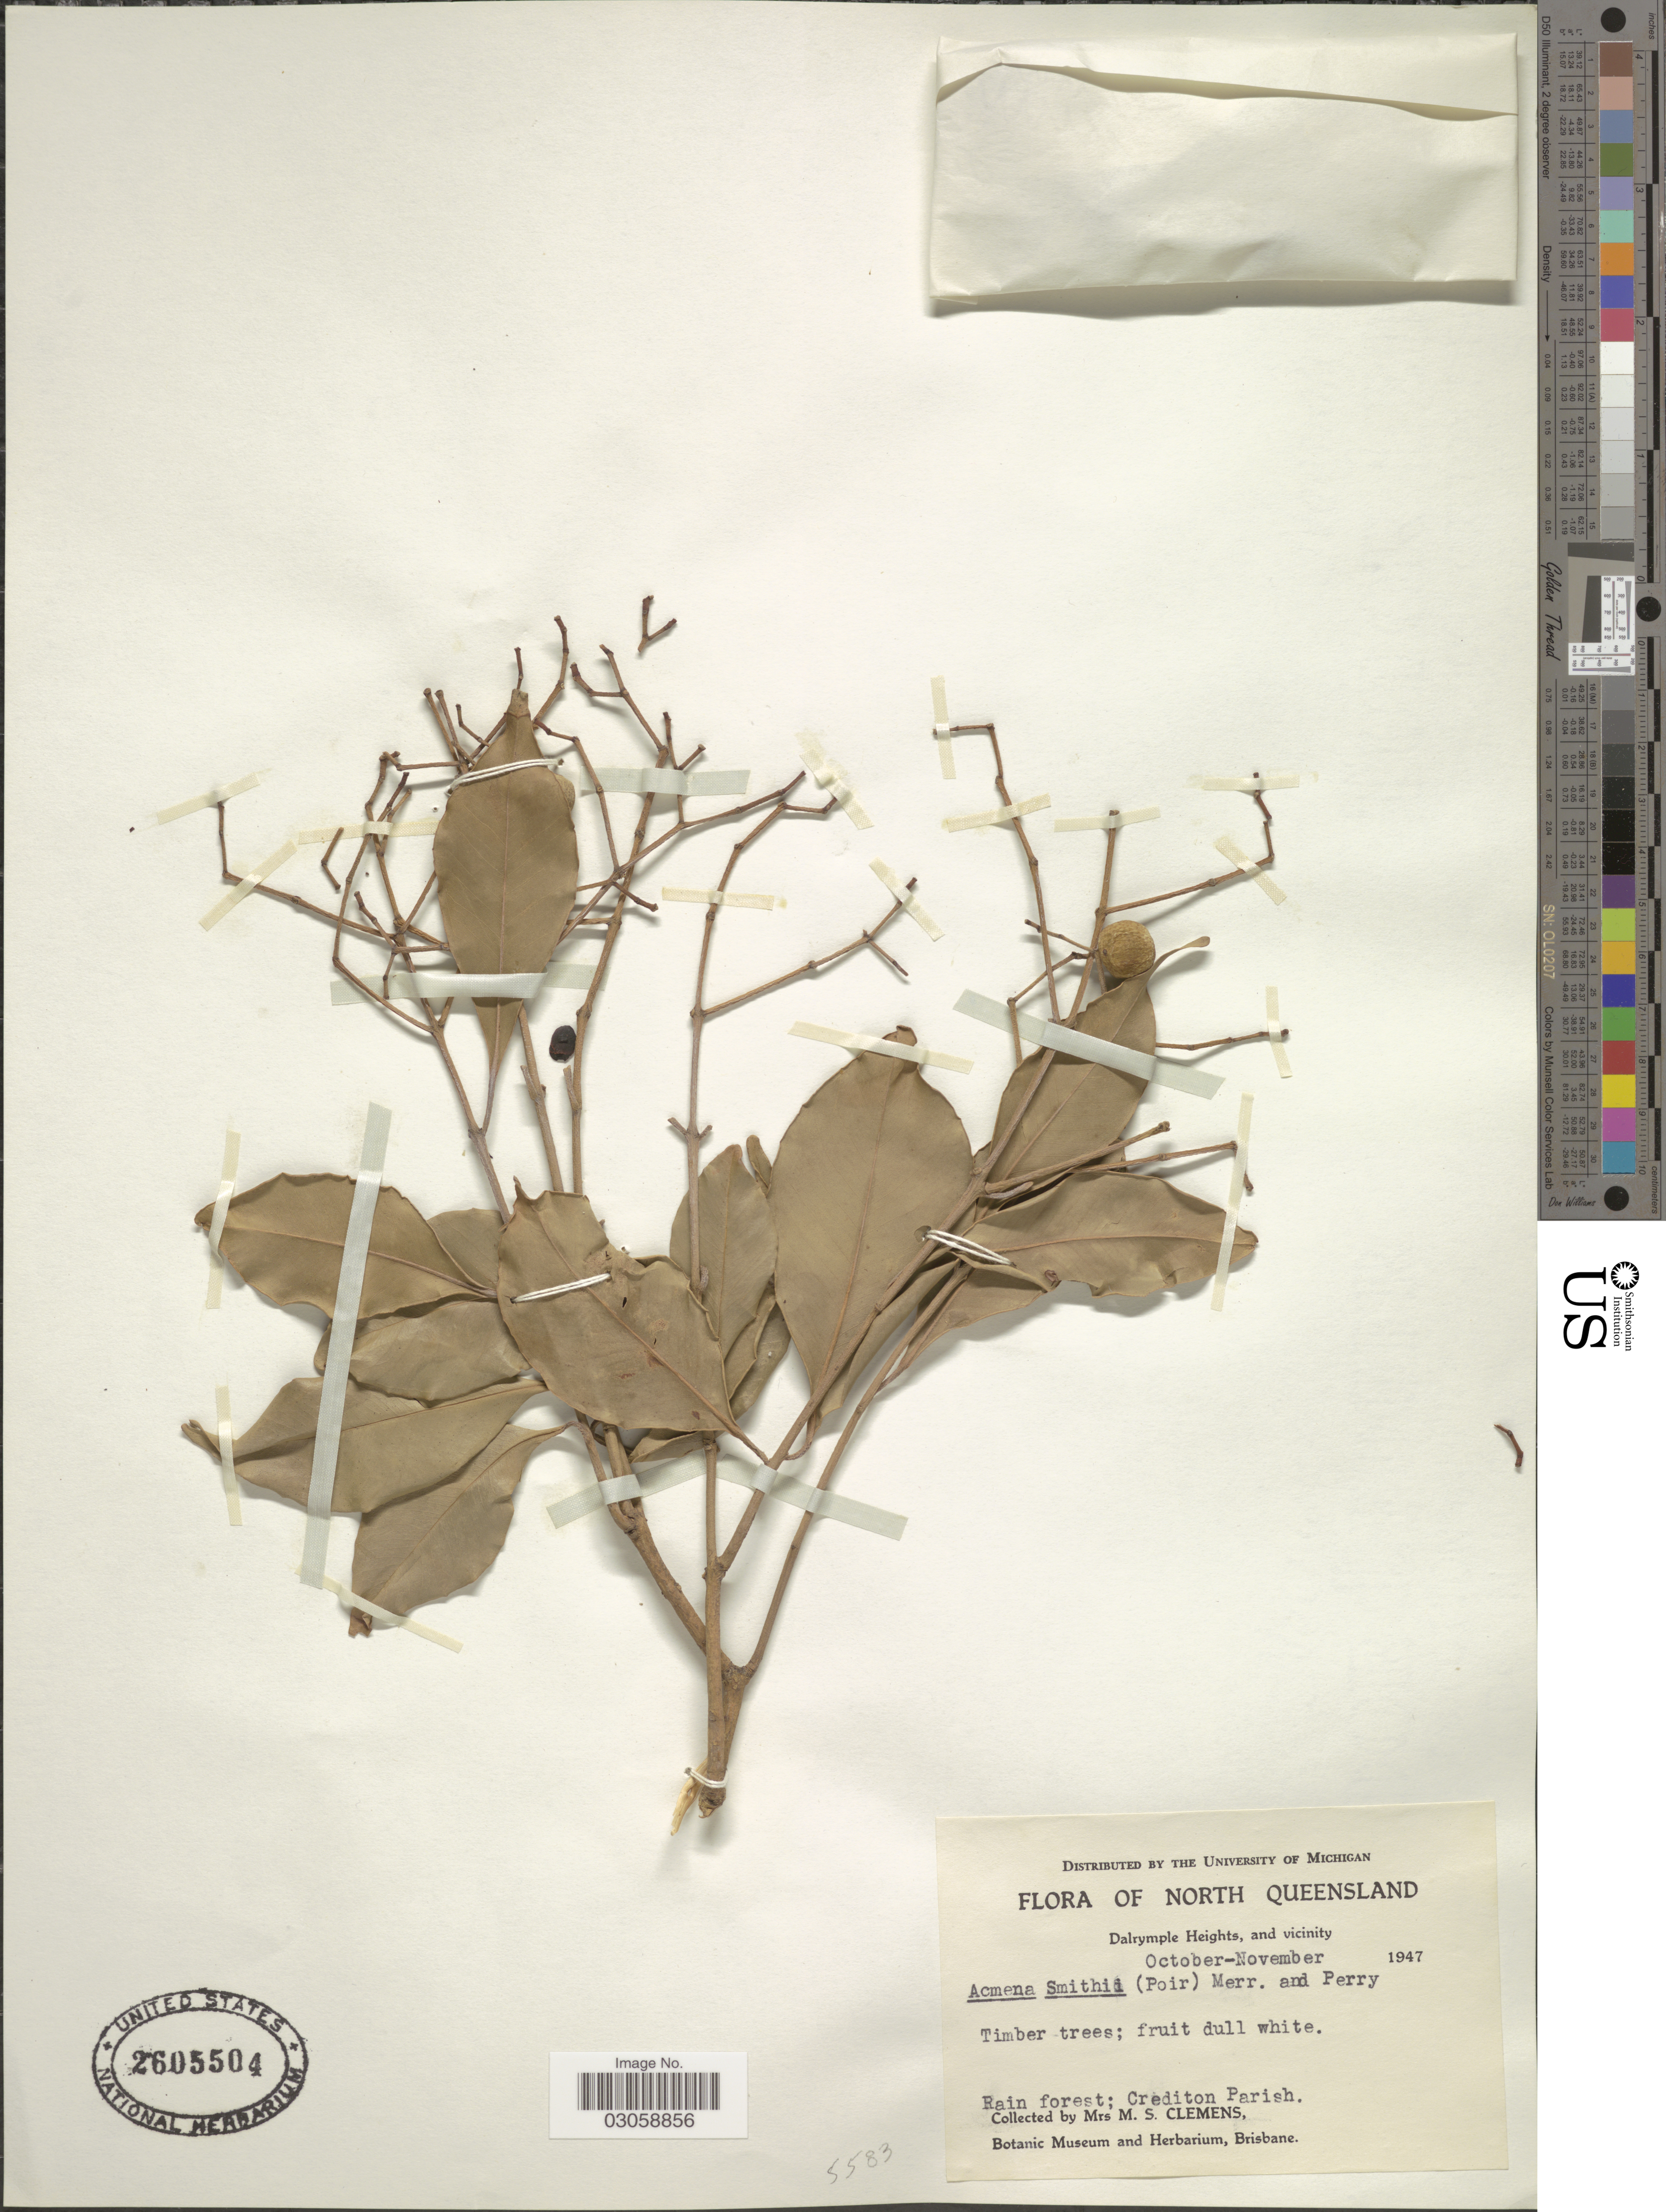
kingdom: Plantae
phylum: Tracheophyta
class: Magnoliopsida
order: Myrtales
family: Myrtaceae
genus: Syzygium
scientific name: Syzygium smithii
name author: (Poir.) Nied.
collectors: M. S. Clemens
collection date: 1947-10/1947-11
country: Australia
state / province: Queensland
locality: North Queensland, Rain forest; Crediton Parish.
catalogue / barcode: US 2605504